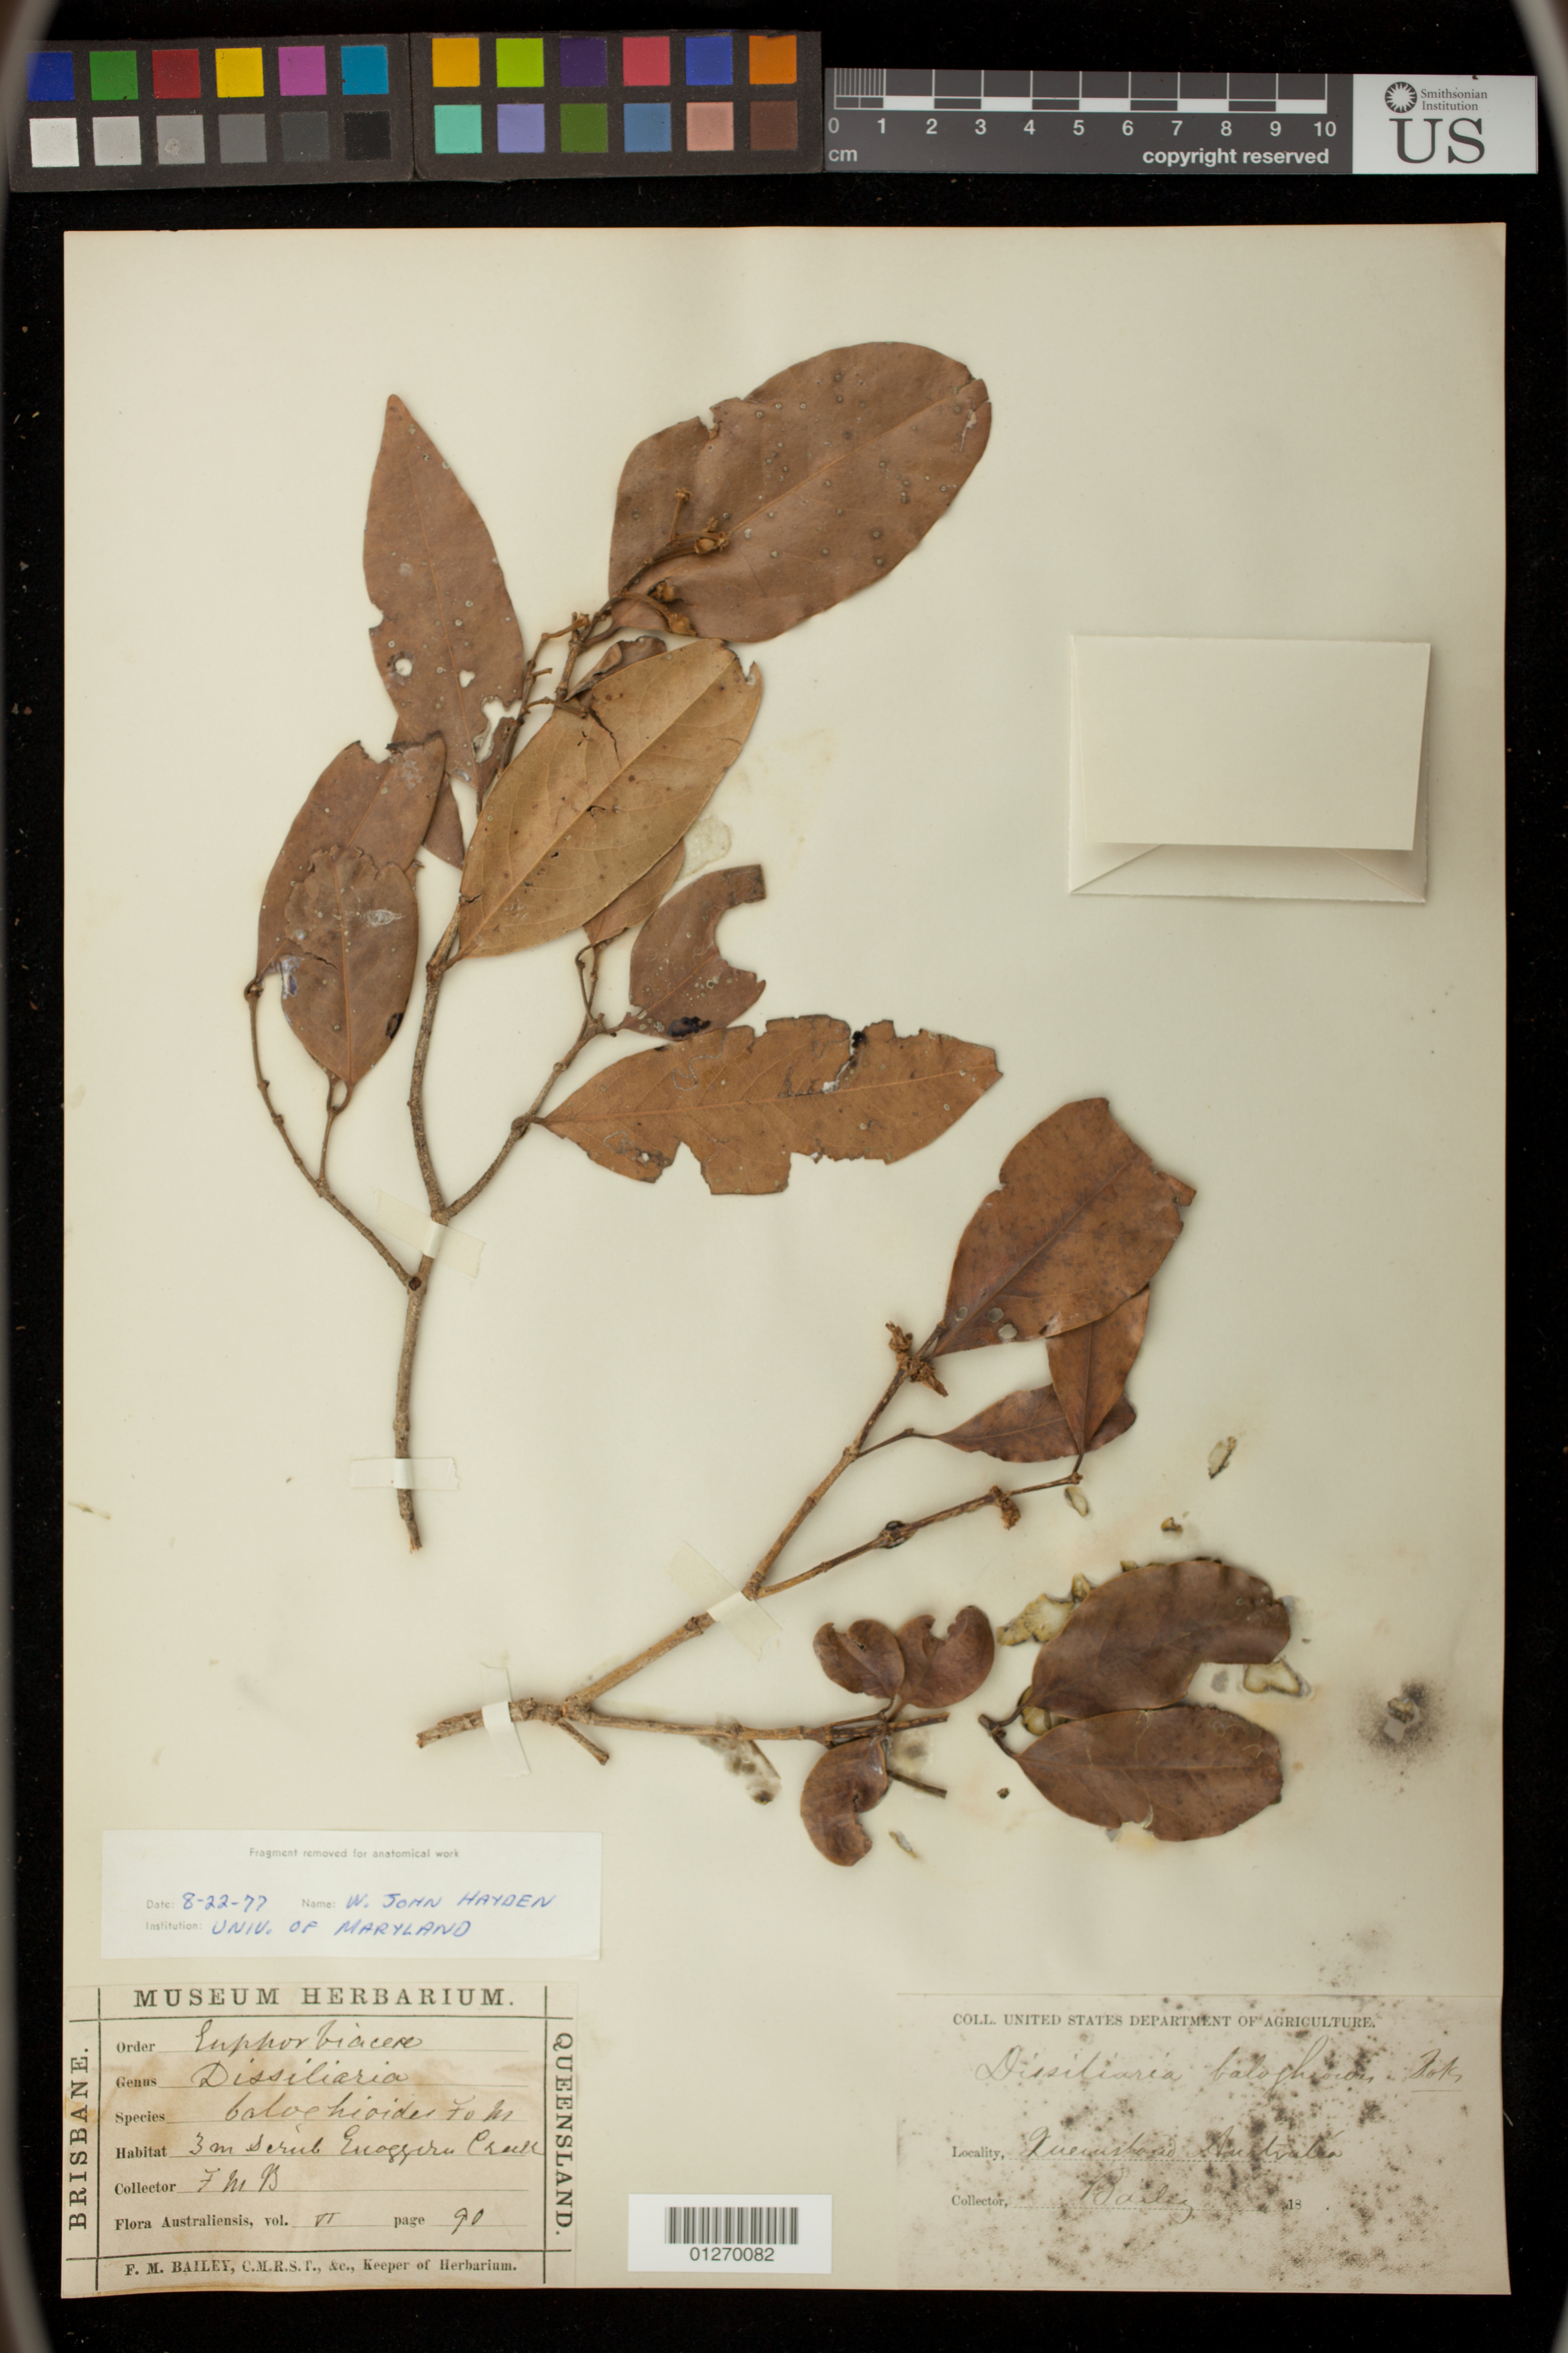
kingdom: Plantae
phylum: Tracheophyta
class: Magnoliopsida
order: Malpighiales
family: Picrodendraceae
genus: Dissiliaria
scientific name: Dissiliaria baloghioides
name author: F. Muell. ex Baill.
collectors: F. M. Bailey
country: Australia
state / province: Queensland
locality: Enoggeru Creek